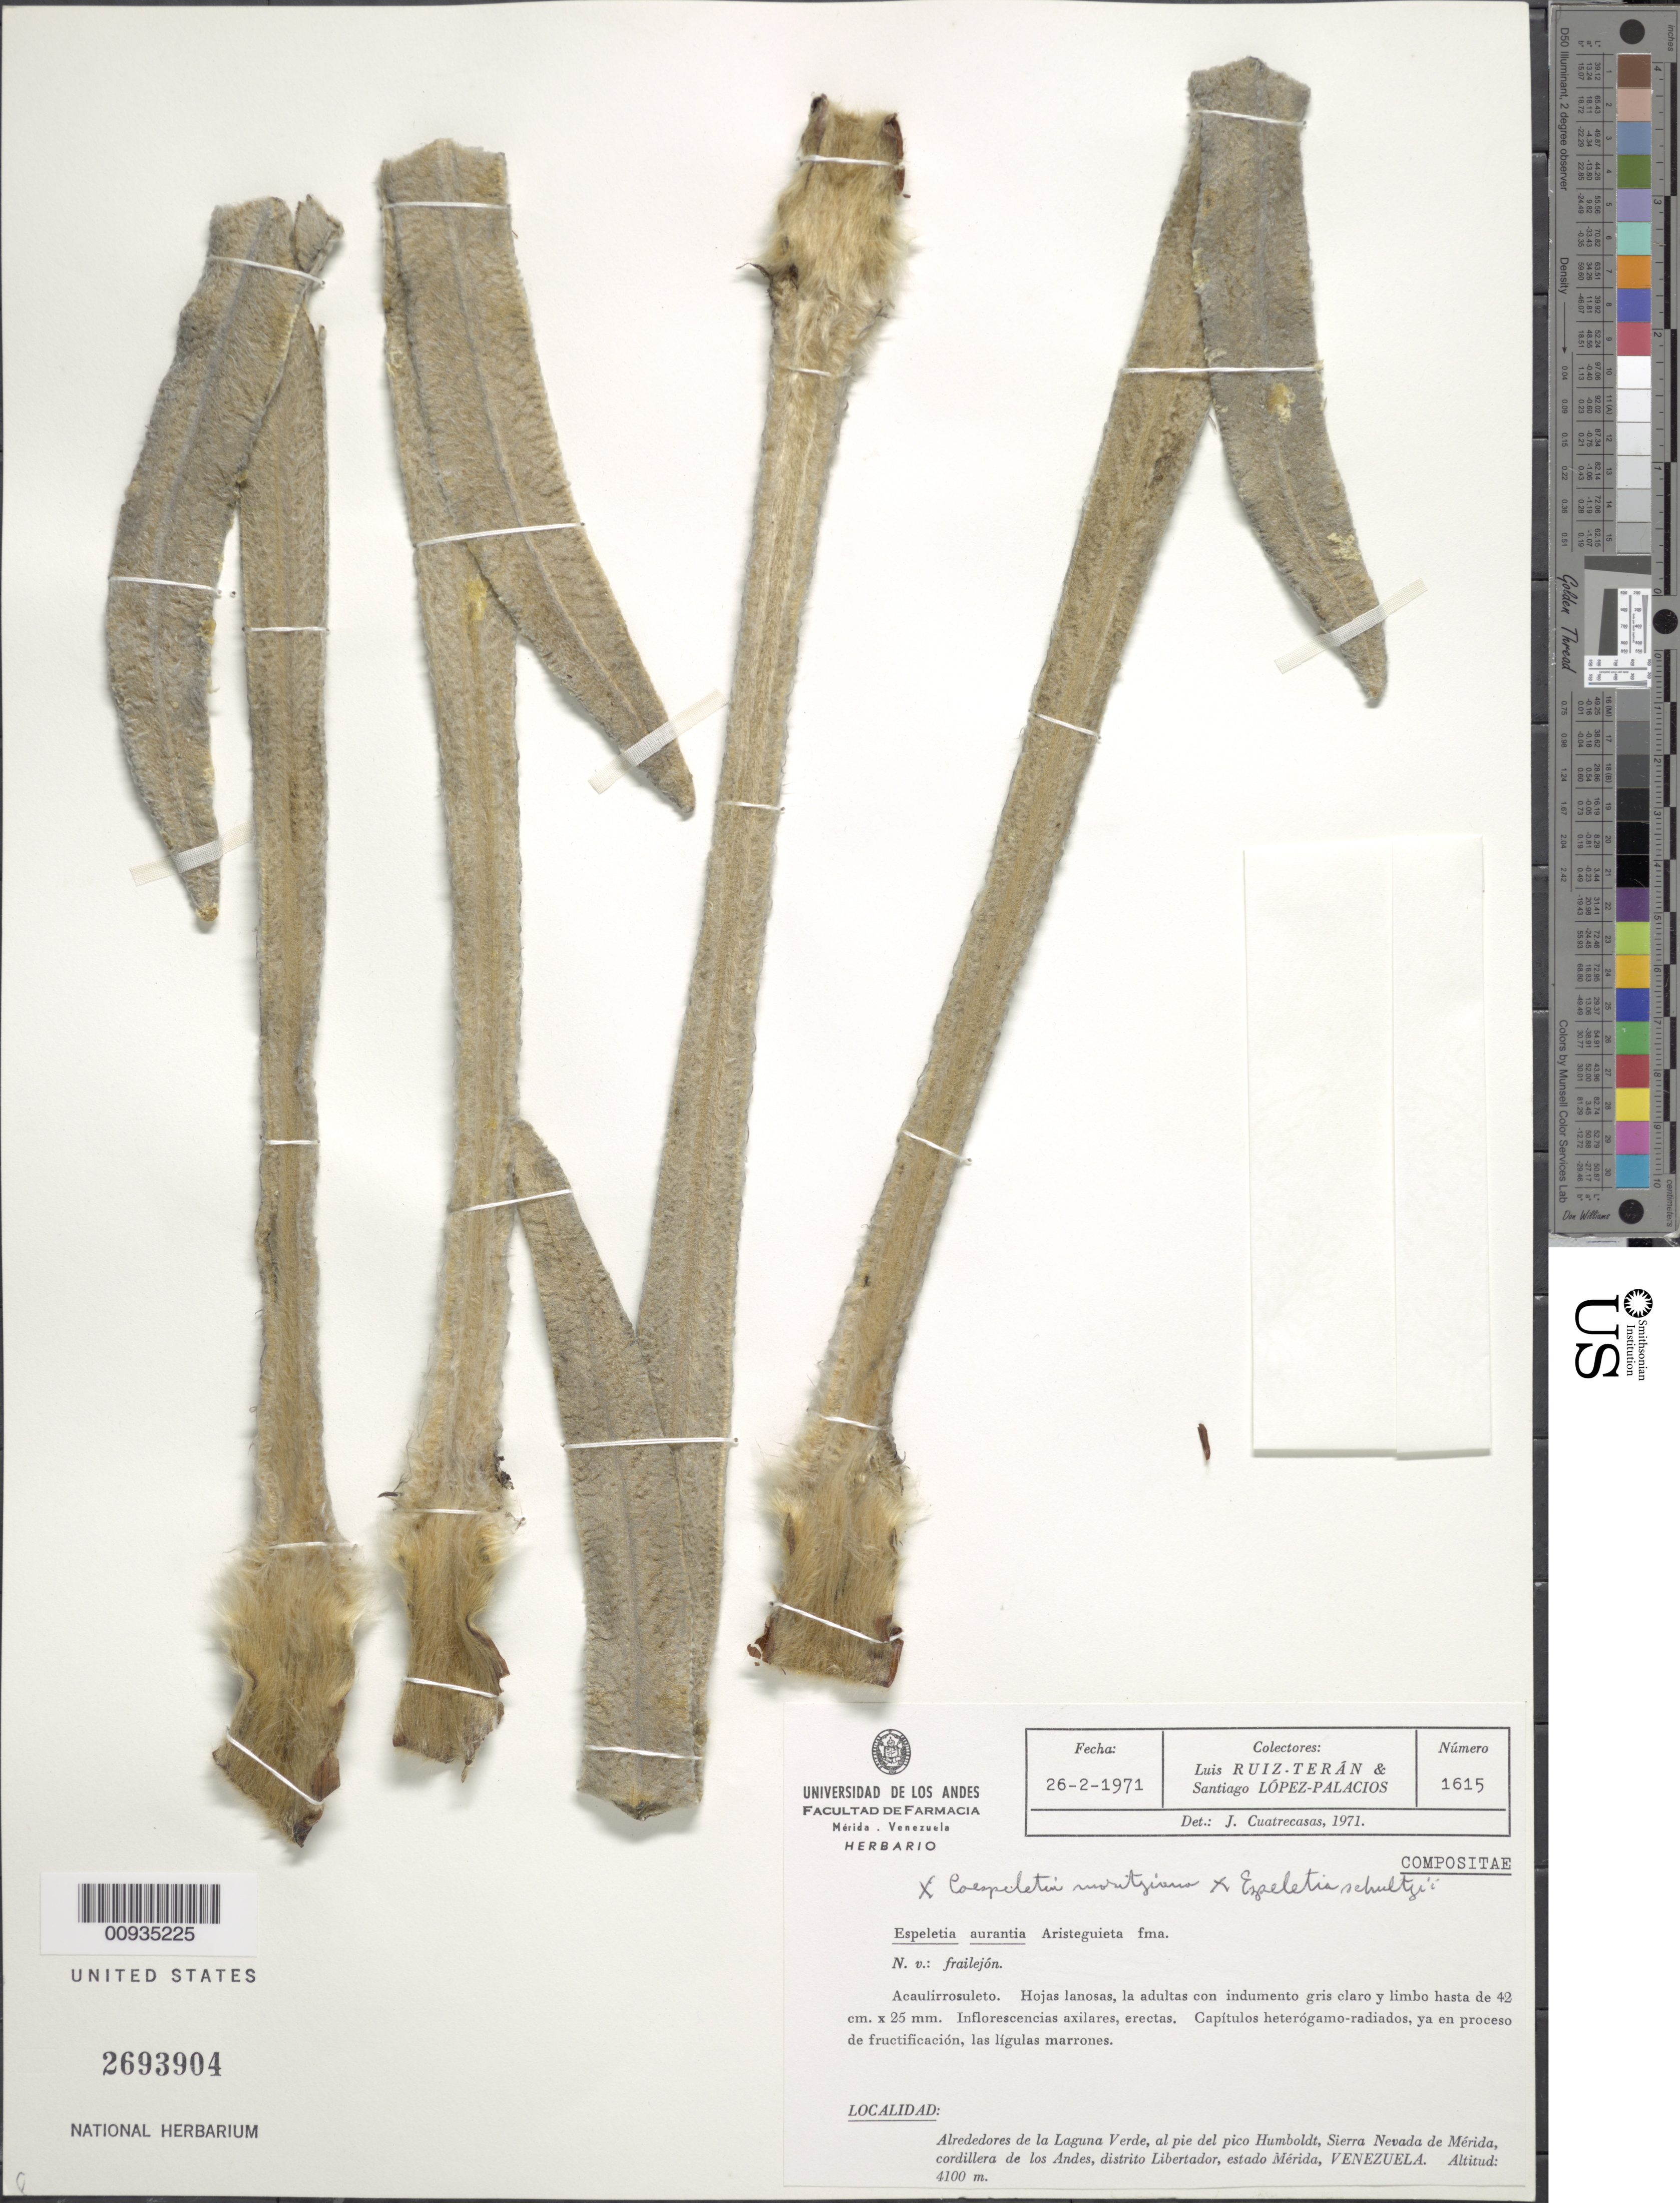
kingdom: Plantae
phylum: Tracheophyta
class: Magnoliopsida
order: Asterales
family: Asteraceae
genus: Coespeletia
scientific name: Coespeletia x aurantia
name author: Aristeg.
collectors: L. Teran & S. López-Palacios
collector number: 1615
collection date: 1971-02-26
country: Venezuela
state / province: Mérida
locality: Alrededores de la Laguna Verde, al pie del pico Humboldt, Sierra Nevada de Merida, cordillera de los Andes, distrito Libertador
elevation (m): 4100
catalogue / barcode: US 2693904